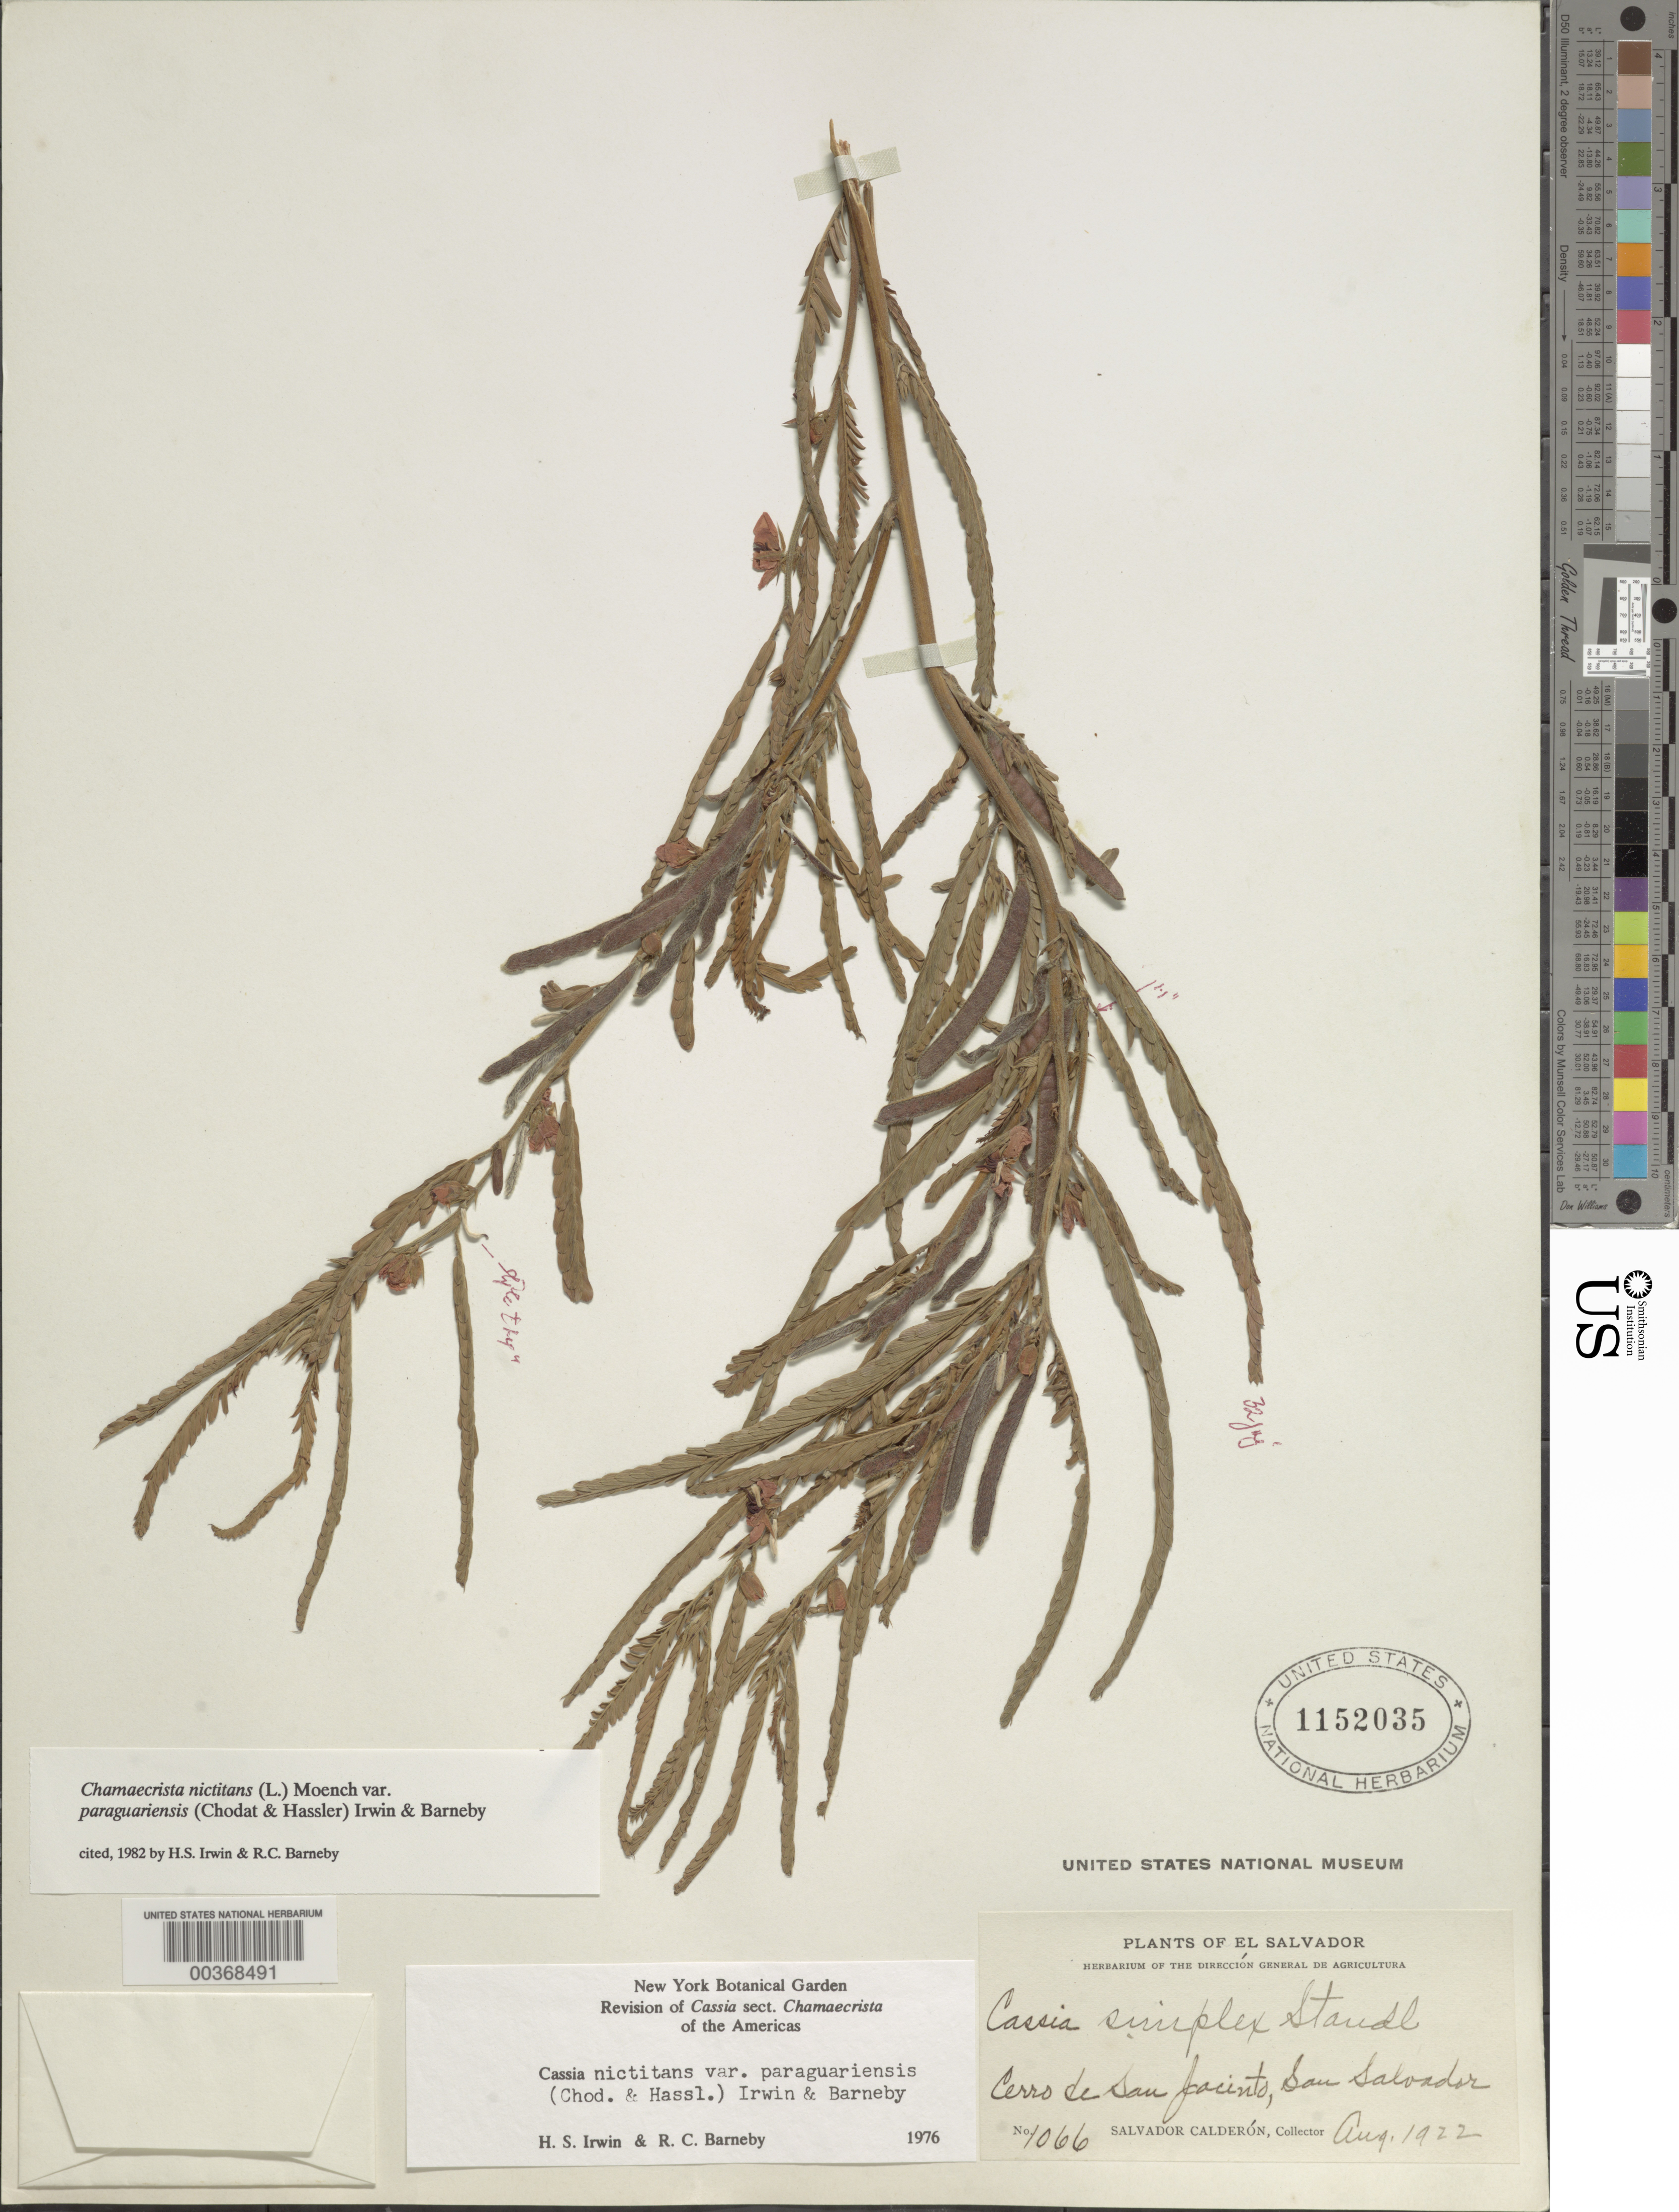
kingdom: Plantae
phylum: Tracheophyta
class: Magnoliopsida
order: Fabales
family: Fabaceae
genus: Chamaecrista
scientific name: Chamaecrista nictitans var. paraguariensis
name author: (Chodat & Hassl.) H.S. Irwin & Barneby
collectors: S. Calderón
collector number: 1066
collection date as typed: Aug 1922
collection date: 1922-08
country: El Salvador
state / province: San Salvador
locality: Cerro de san jacinto, san salvador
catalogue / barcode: US 1152035